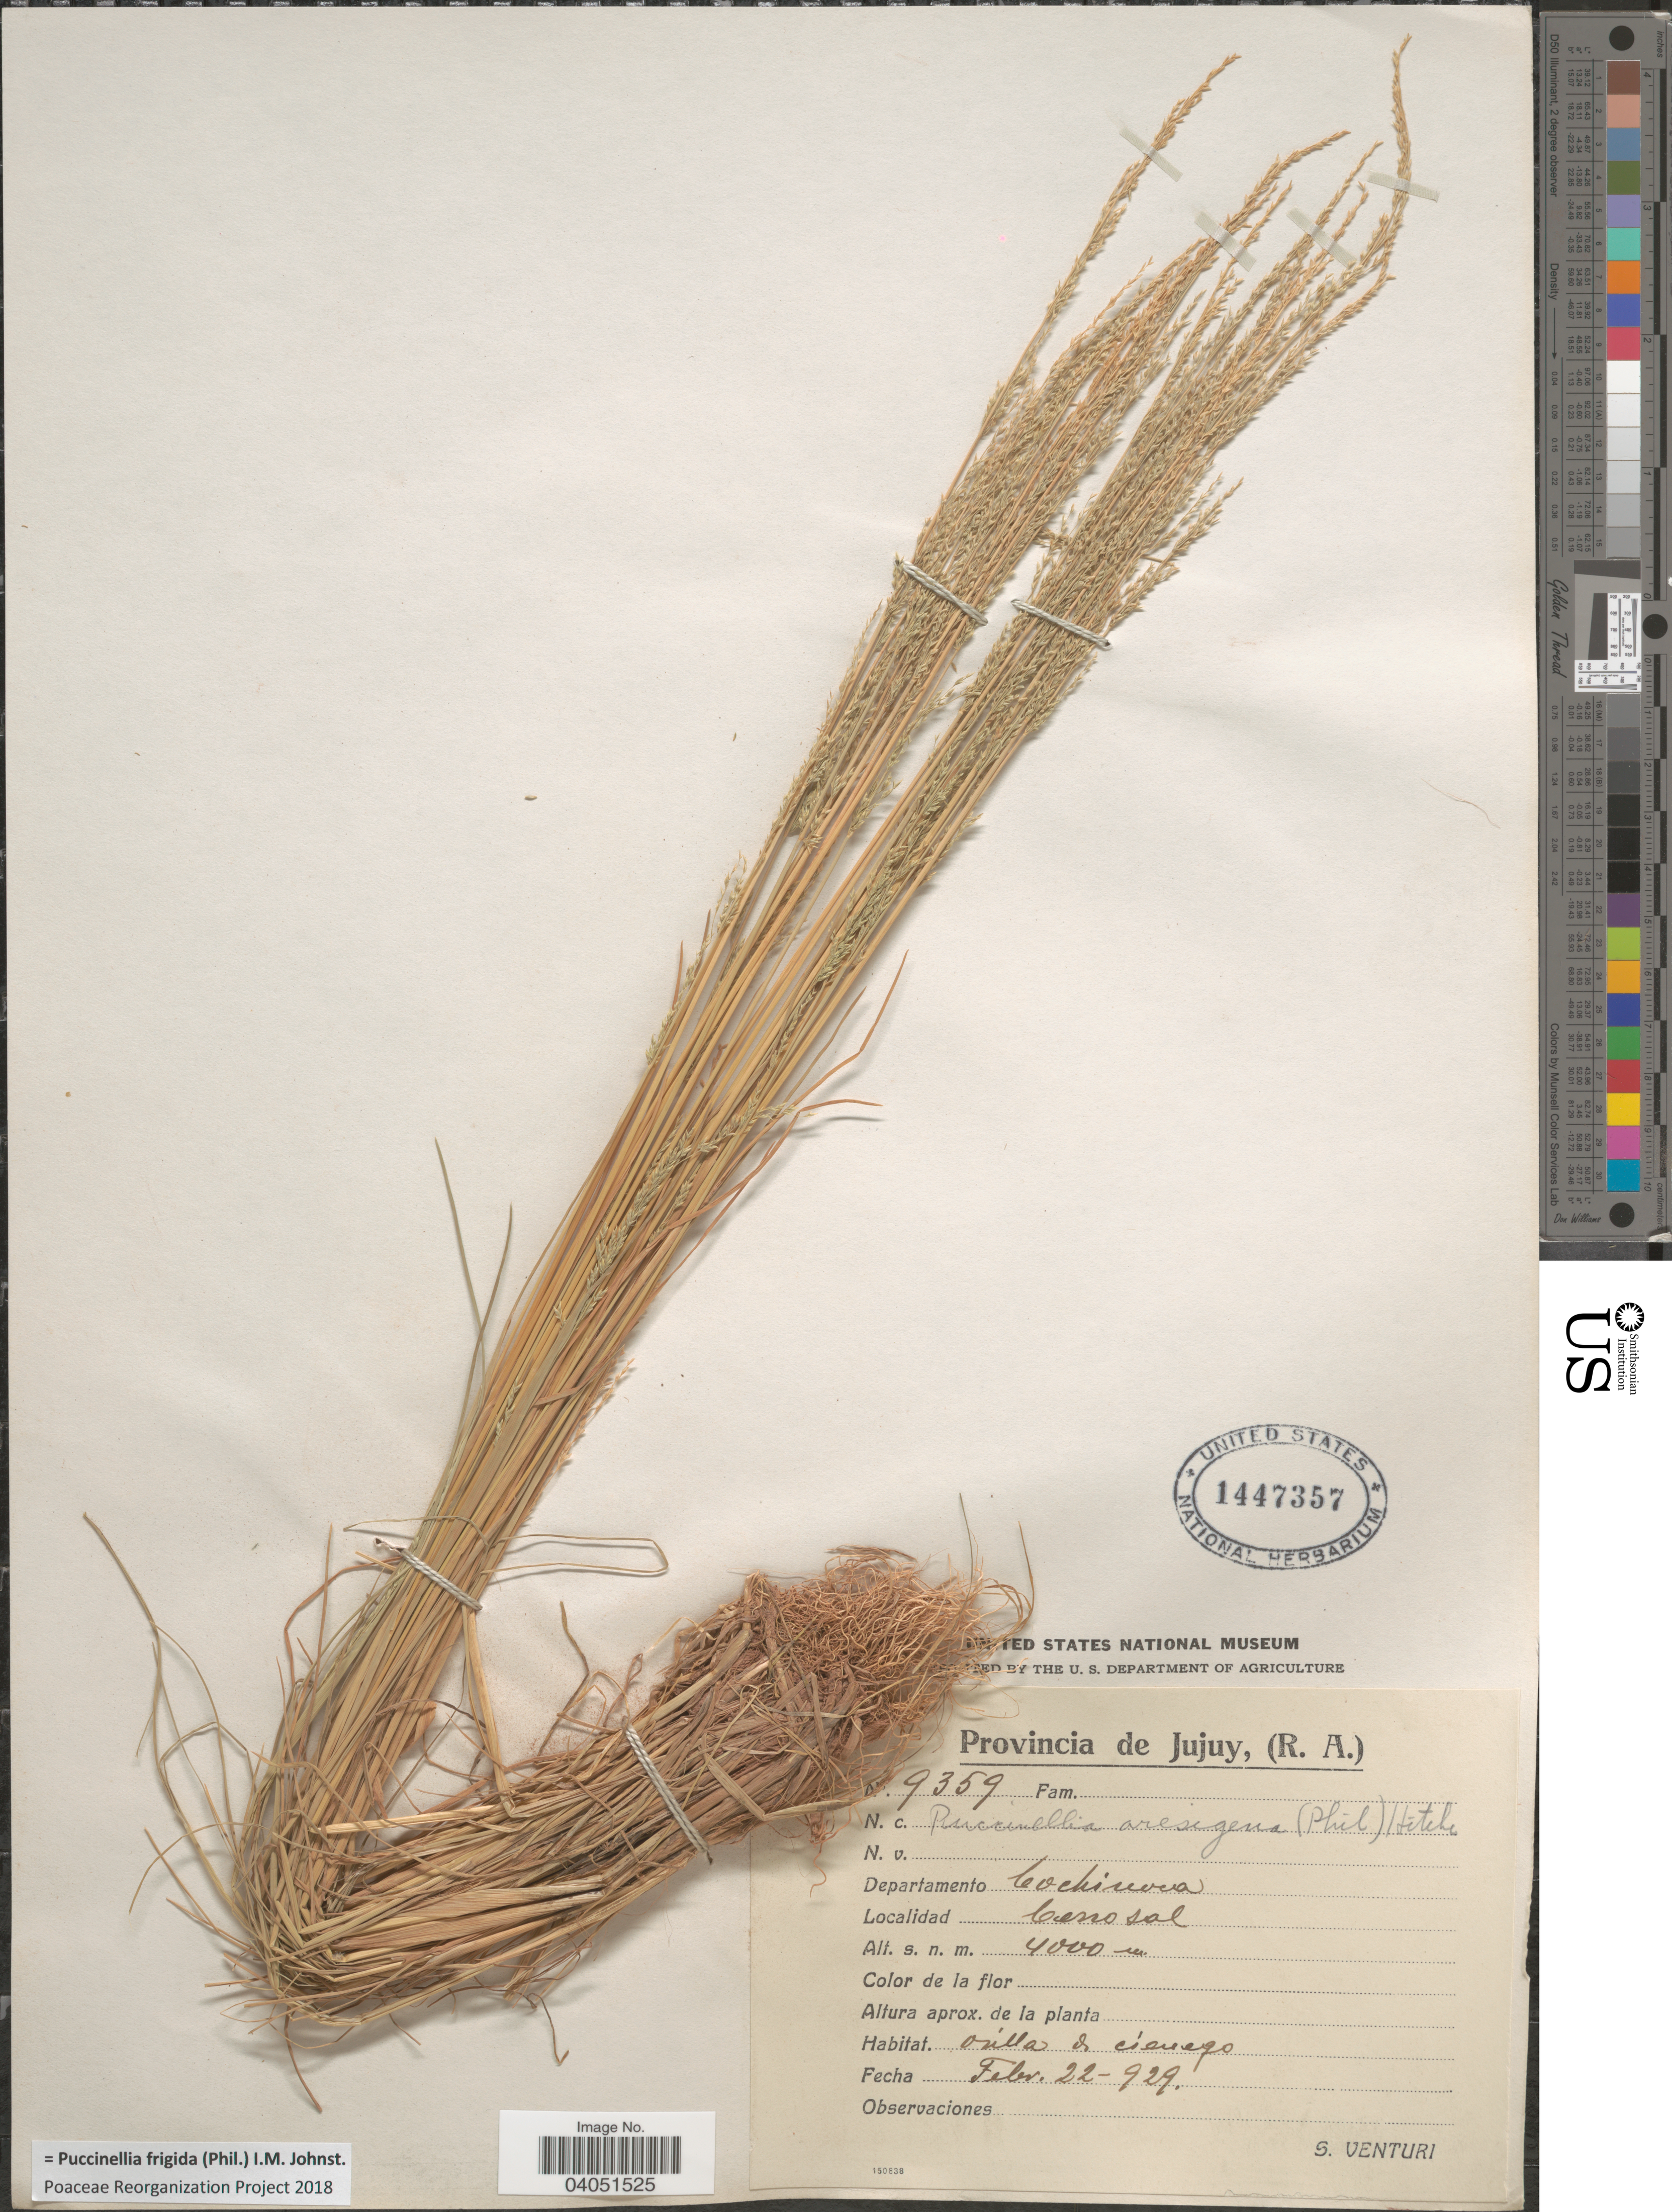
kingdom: Plantae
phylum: Tracheophyta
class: Liliopsida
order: Poales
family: Poaceae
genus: Puccinellia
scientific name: Puccinellia frigida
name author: (Phil.) I.M. Johnst.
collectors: S. Venturi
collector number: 9359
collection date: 1929-02-22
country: Argentina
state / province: Jujuy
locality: Departamento Cochinoca. Cerro sol.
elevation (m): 4000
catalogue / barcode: US 1447357